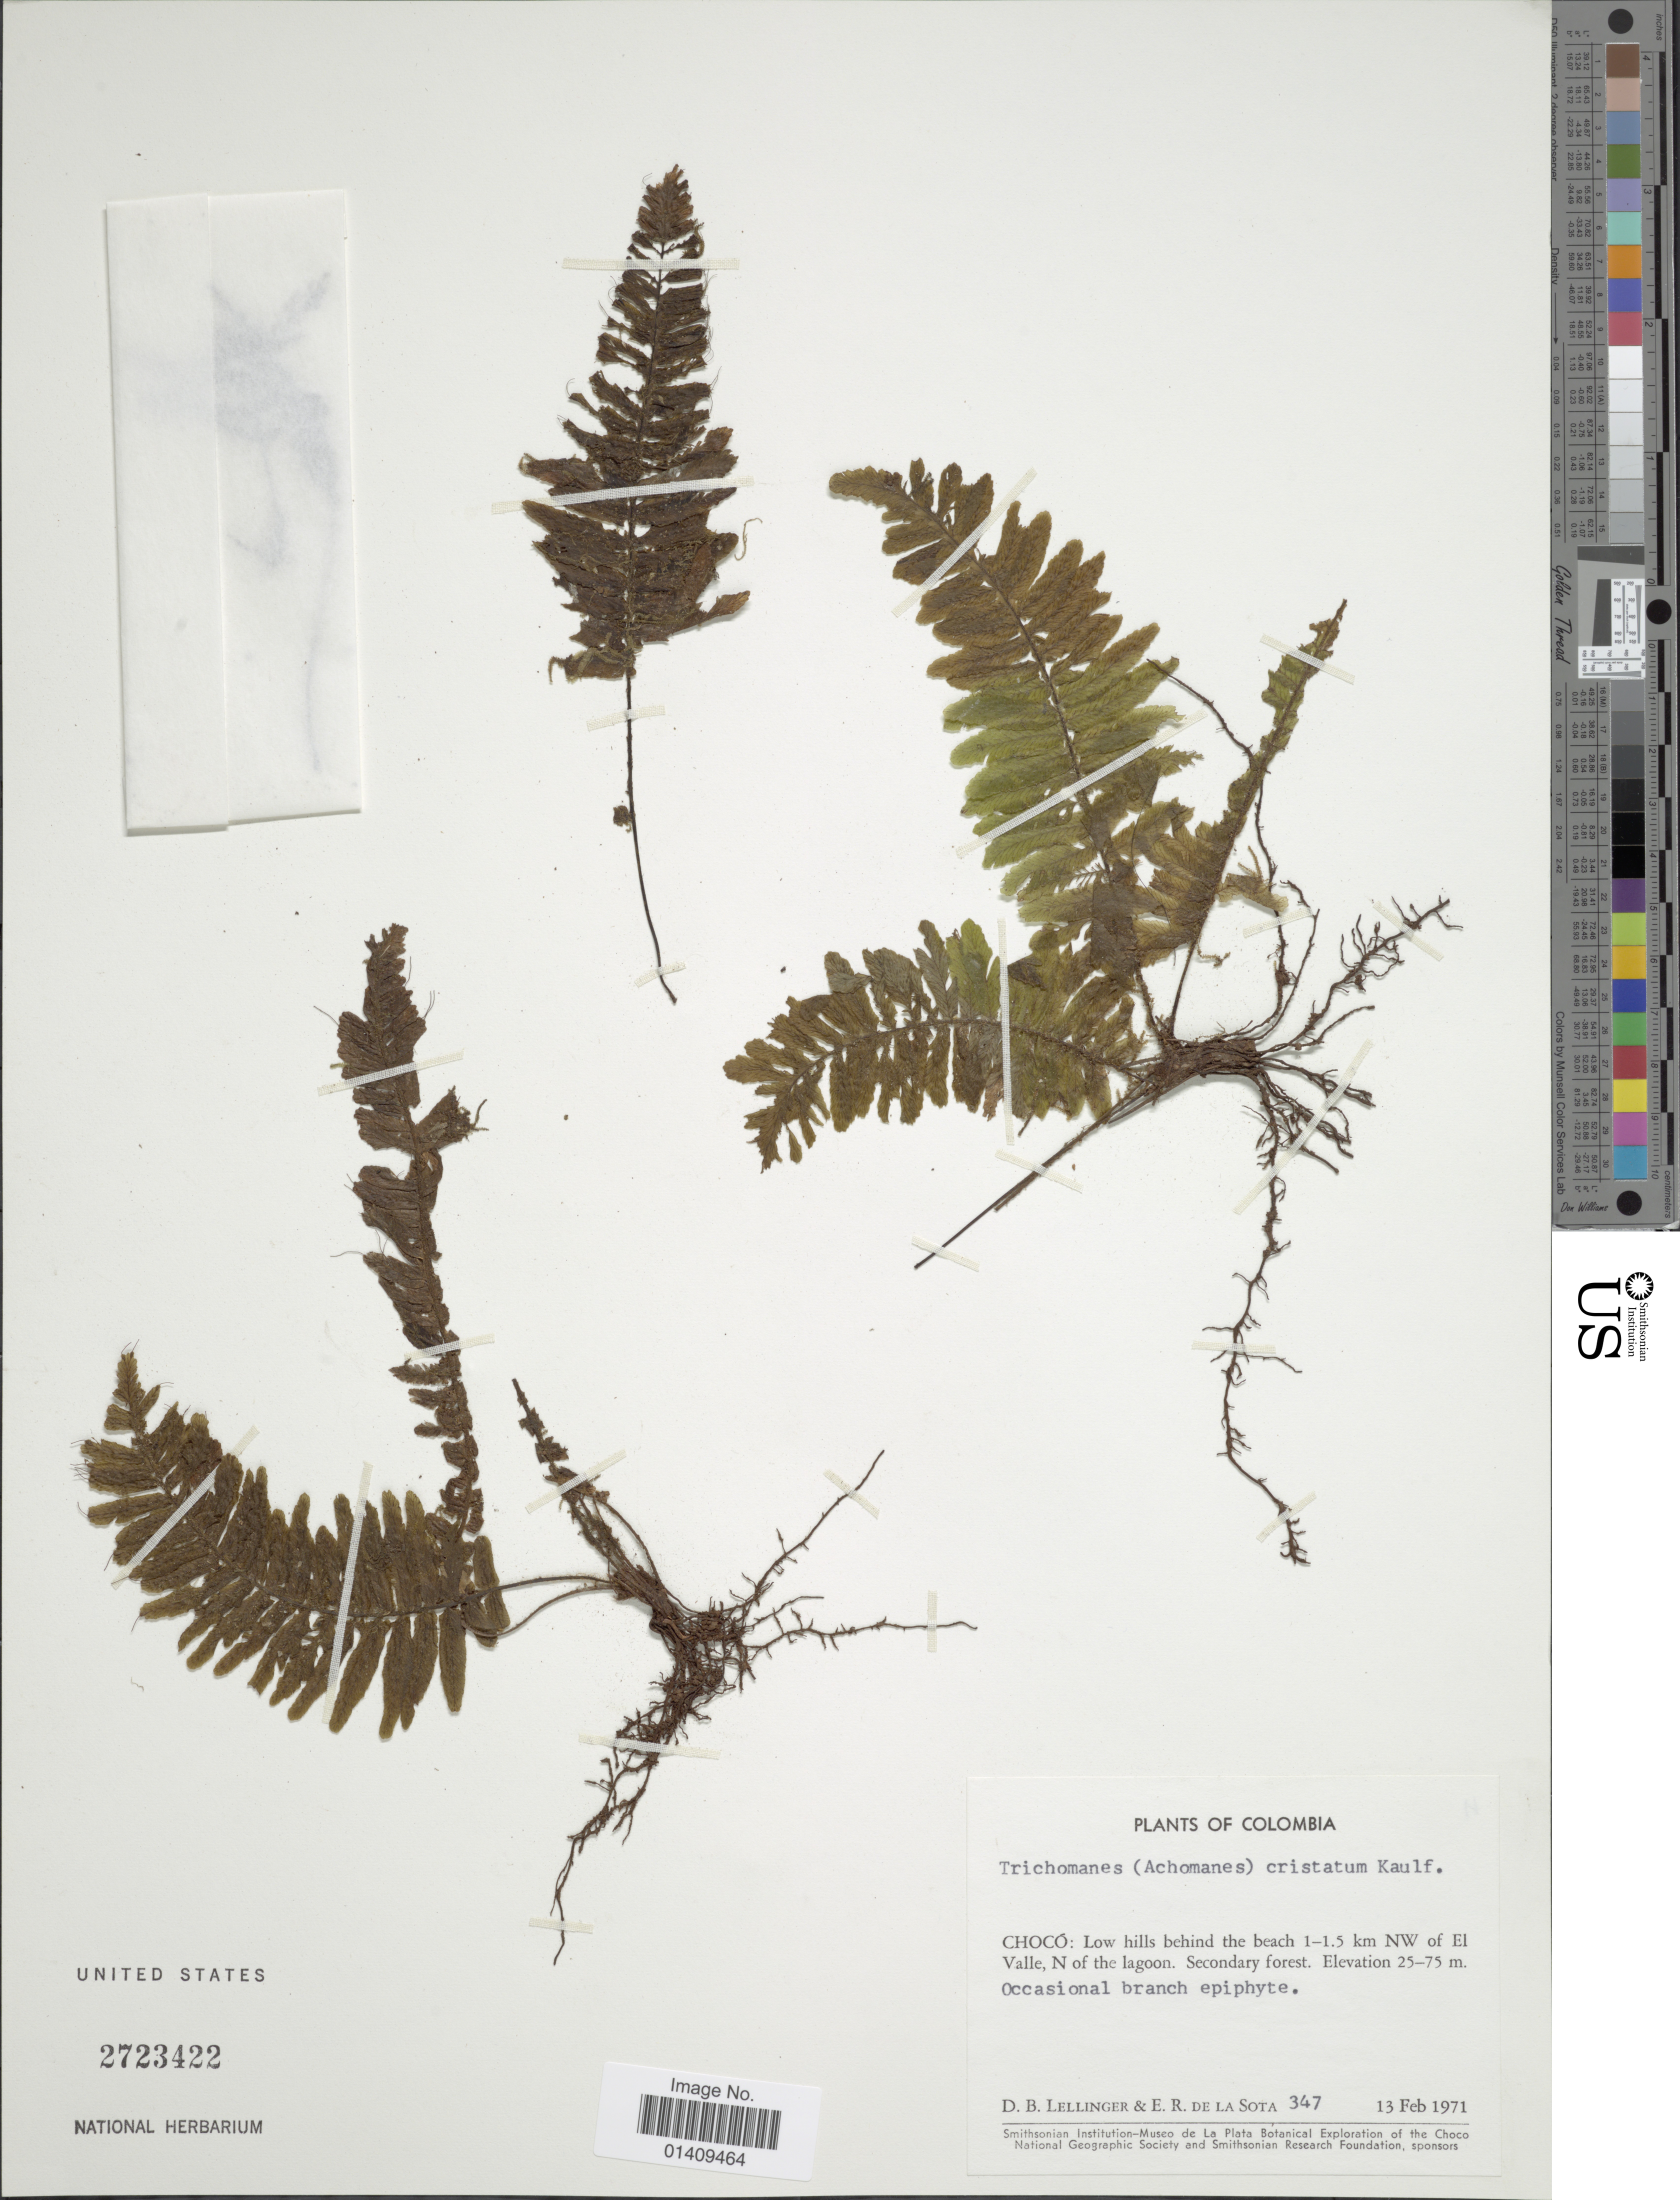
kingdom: Plantae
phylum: Tracheophyta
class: Polypodiopsida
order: Hymenophyllales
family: Hymenophyllaceae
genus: Trichomanes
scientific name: Trichomanes sublabiatum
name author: Bosch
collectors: D. B. Lellinger & E. R. de la Sota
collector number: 347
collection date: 1971-02-13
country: Colombia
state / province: Chocó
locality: Low hills behind the beach 1-1.5km NW of El Valle, N of the Lagoon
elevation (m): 25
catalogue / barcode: US 2723422